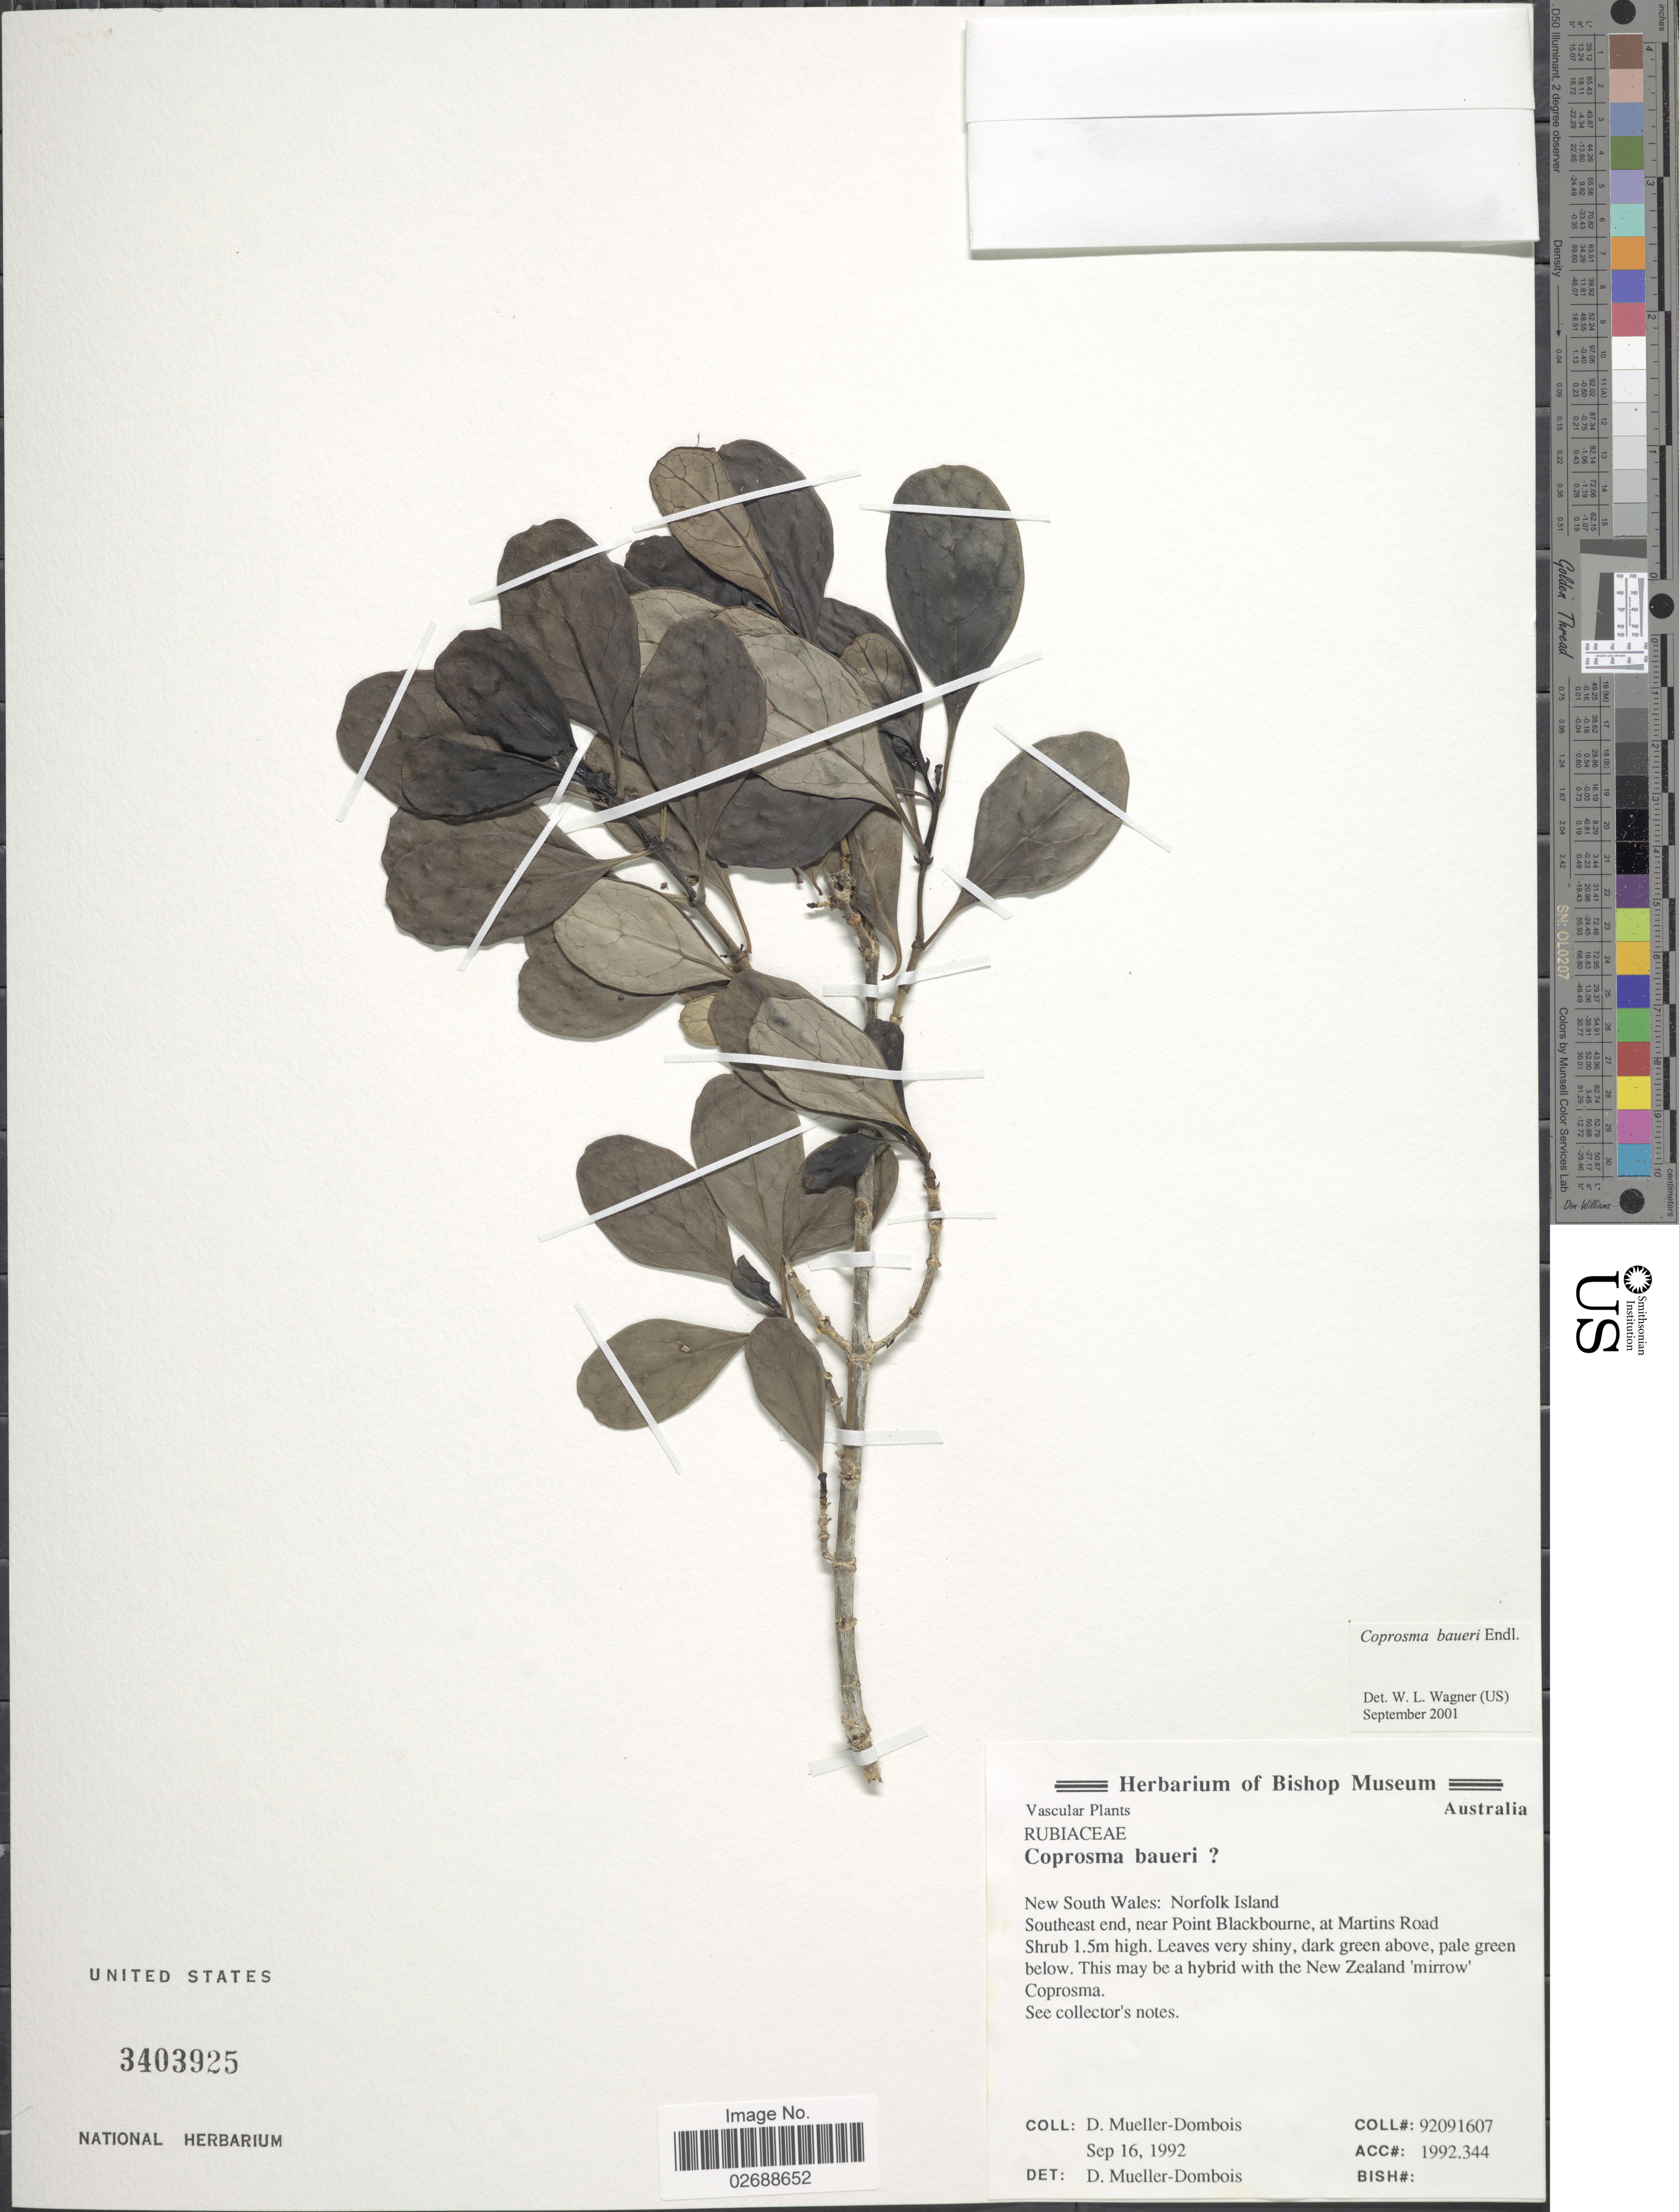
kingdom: Plantae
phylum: Tracheophyta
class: Magnoliopsida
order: Gentianales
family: Rubiaceae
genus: Coprosma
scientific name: Coprosma baueri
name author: Endl.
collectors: D. Mueller-Dombois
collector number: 92091607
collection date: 1992-09-16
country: Australia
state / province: New South Wales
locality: Norfolk Island. Southeast end, near Point Blackbourne, at Martins Road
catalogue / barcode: US 3403925